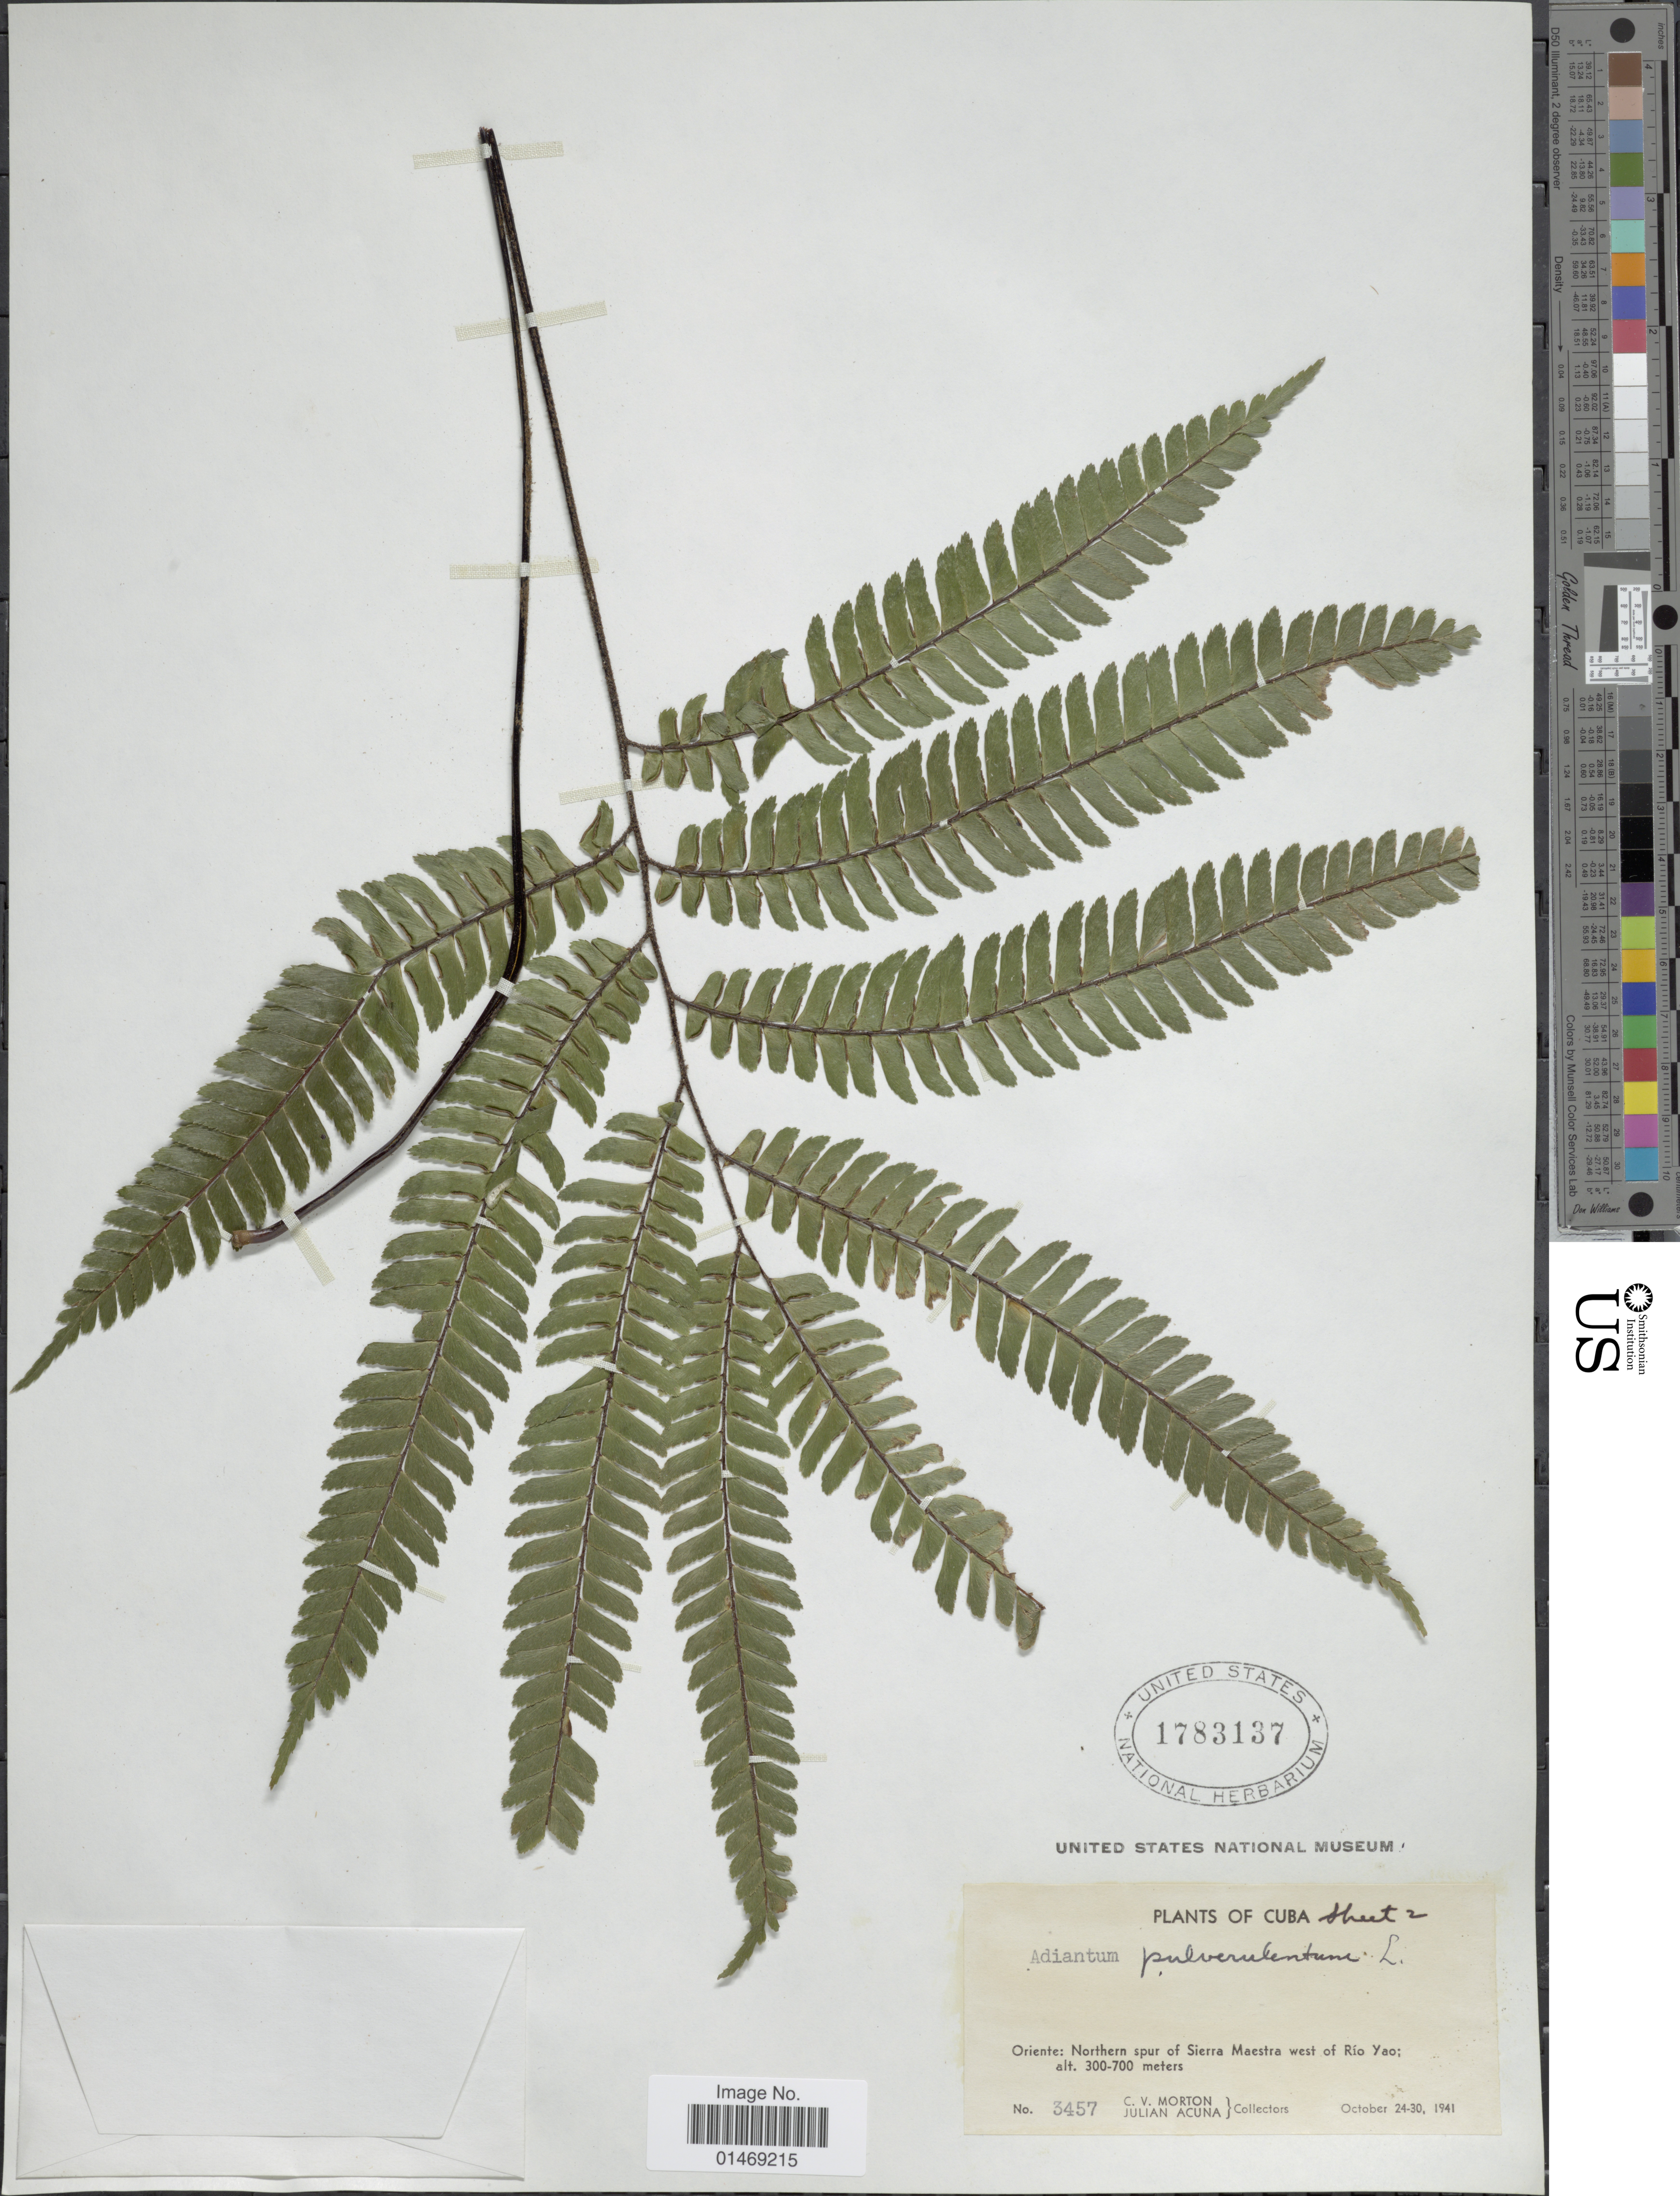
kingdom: Plantae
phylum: Tracheophyta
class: Polypodiopsida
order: Polypodiales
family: Pteridaceae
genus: Adiantum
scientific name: Adiantum pulverulentum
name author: L.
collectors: C. V. Morton & J. B. Acuña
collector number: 3457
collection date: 1941-10-24/1941-10-30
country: Cuba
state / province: Oriente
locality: Northern spur of Sierra Maestra west of Rio Yao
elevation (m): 300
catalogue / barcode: US 1783137